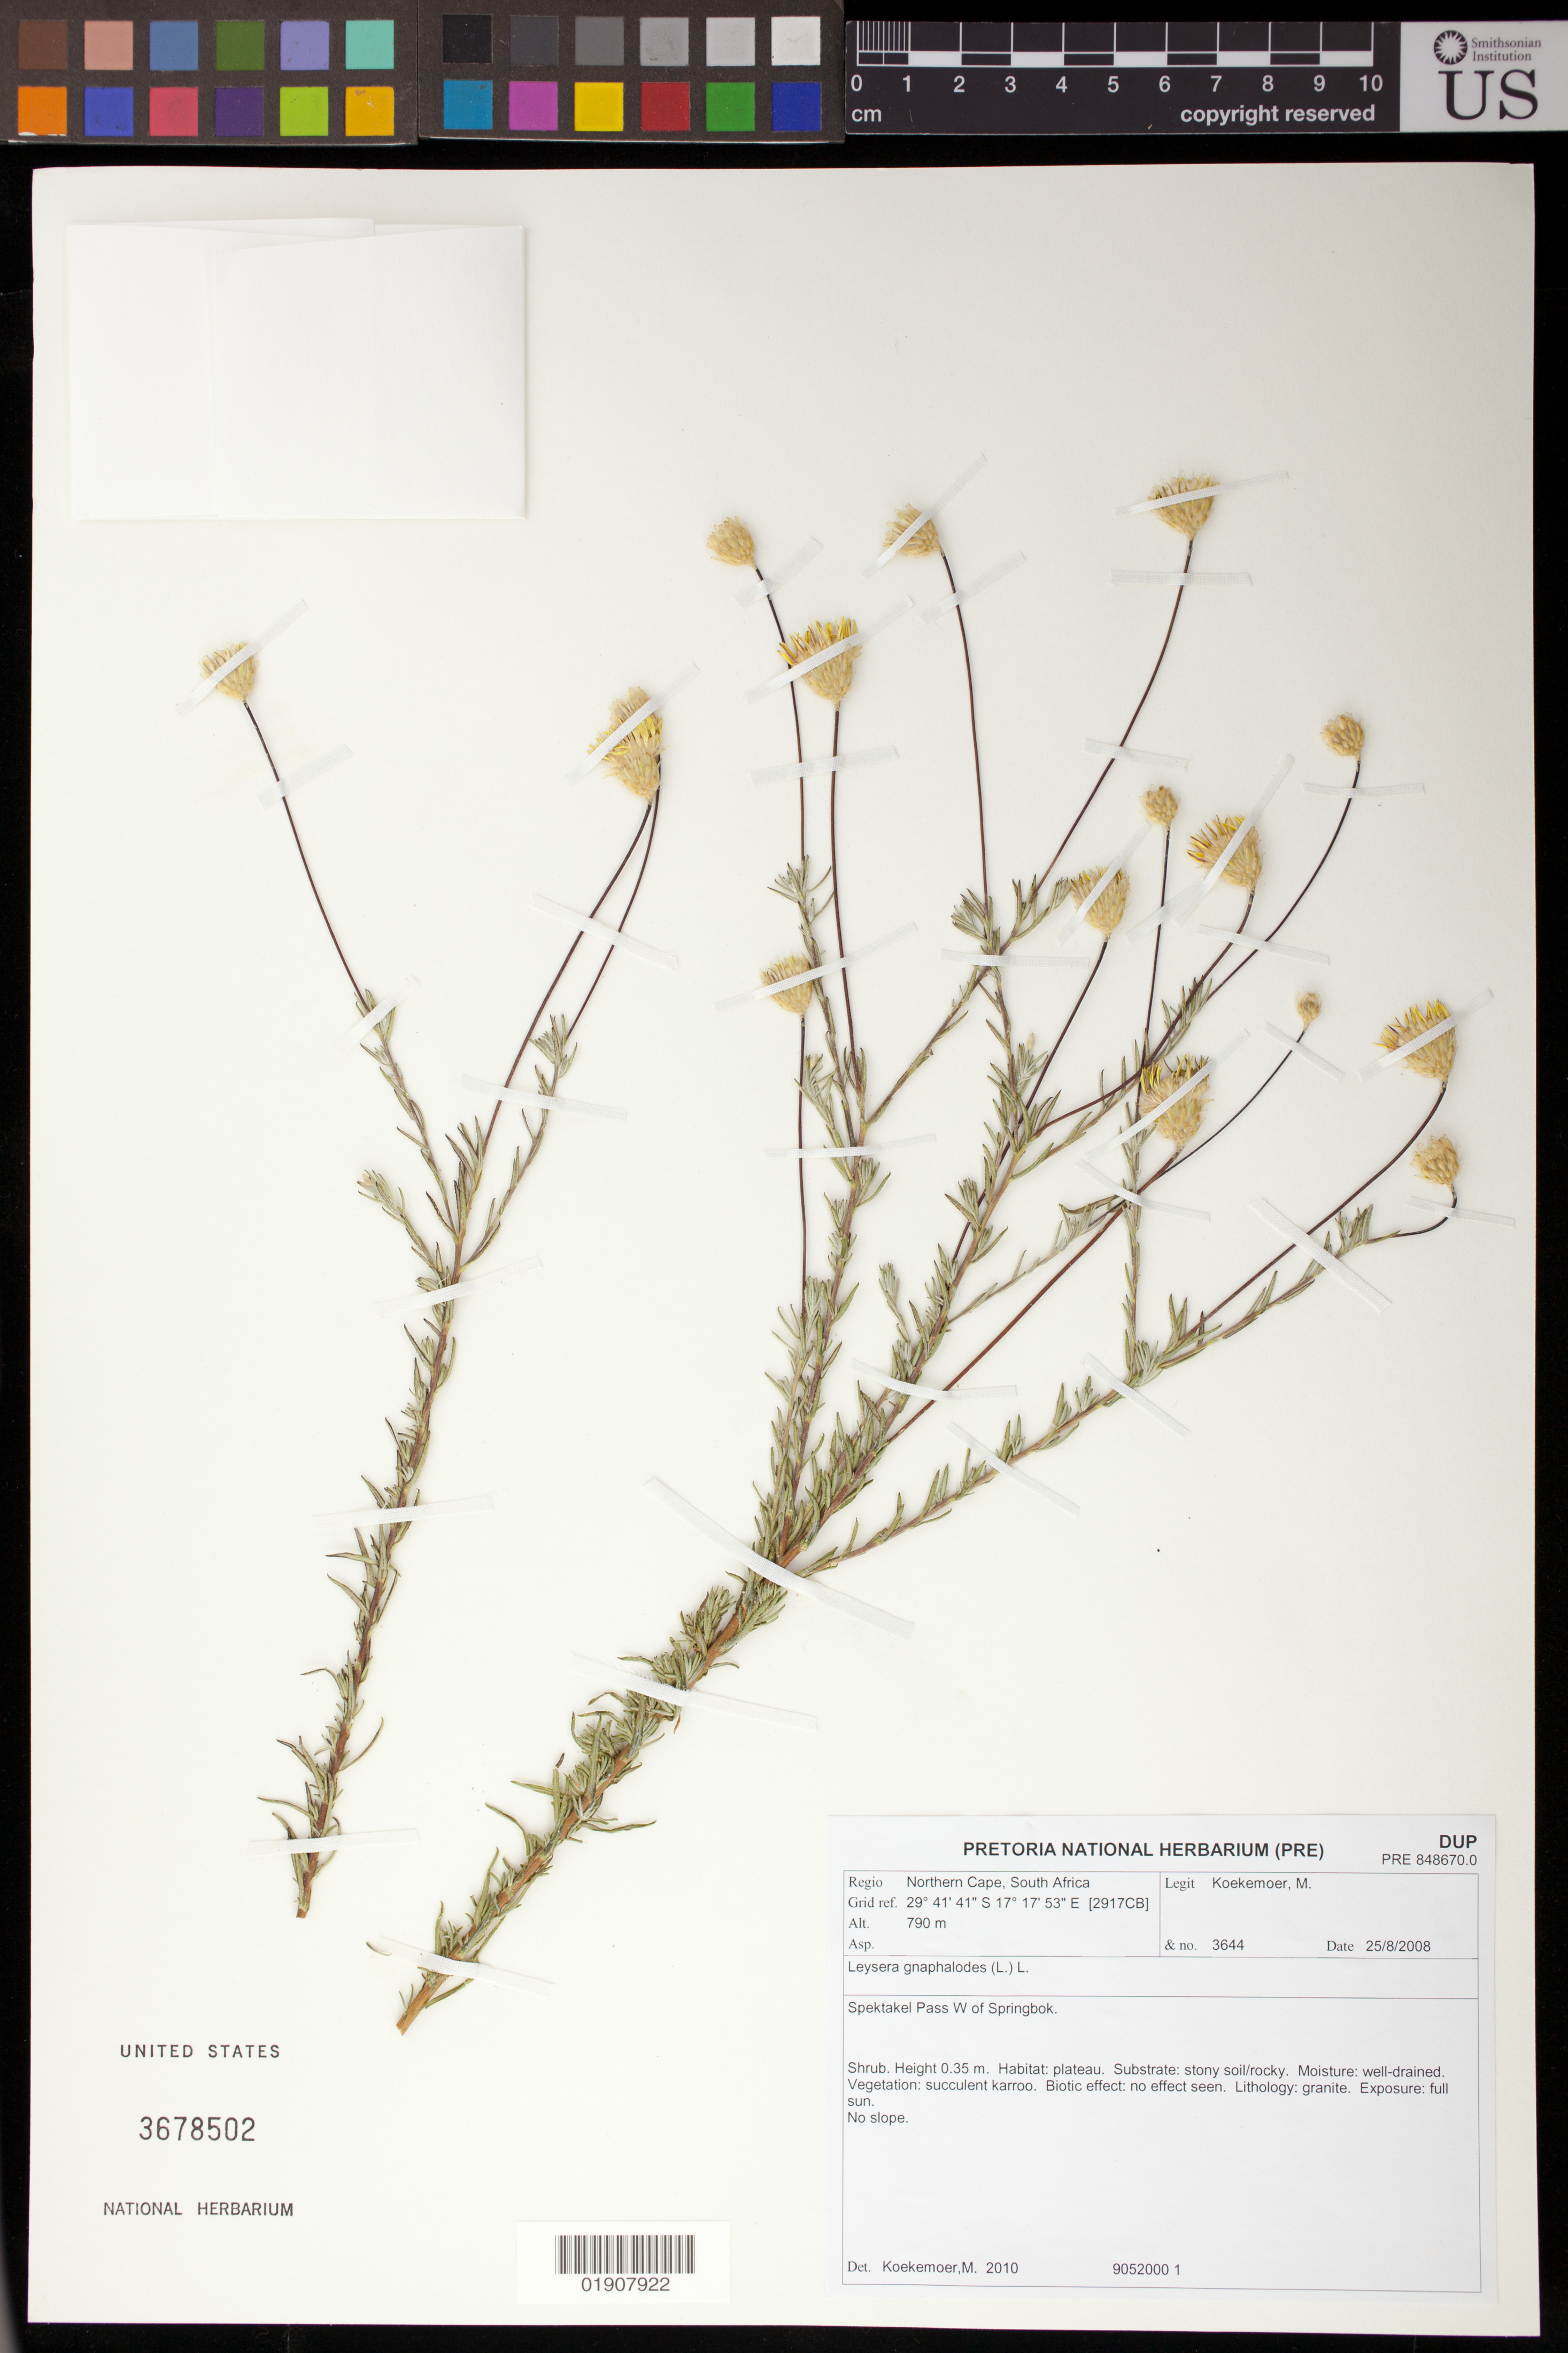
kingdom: Plantae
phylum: Tracheophyta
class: Magnoliopsida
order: Asterales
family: Asteraceae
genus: Leysera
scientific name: Leysera gnaphalodes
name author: (L.) L.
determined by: Koekemoer, M.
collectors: M. Koekemoer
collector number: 3644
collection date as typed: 25 August 2008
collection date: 2008-08-25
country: South Africa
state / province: Northern Cape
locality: Spektakel Pass W of Springbok.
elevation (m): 790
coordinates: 29 41 41 S, 17 17 53 E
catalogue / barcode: US 3678502